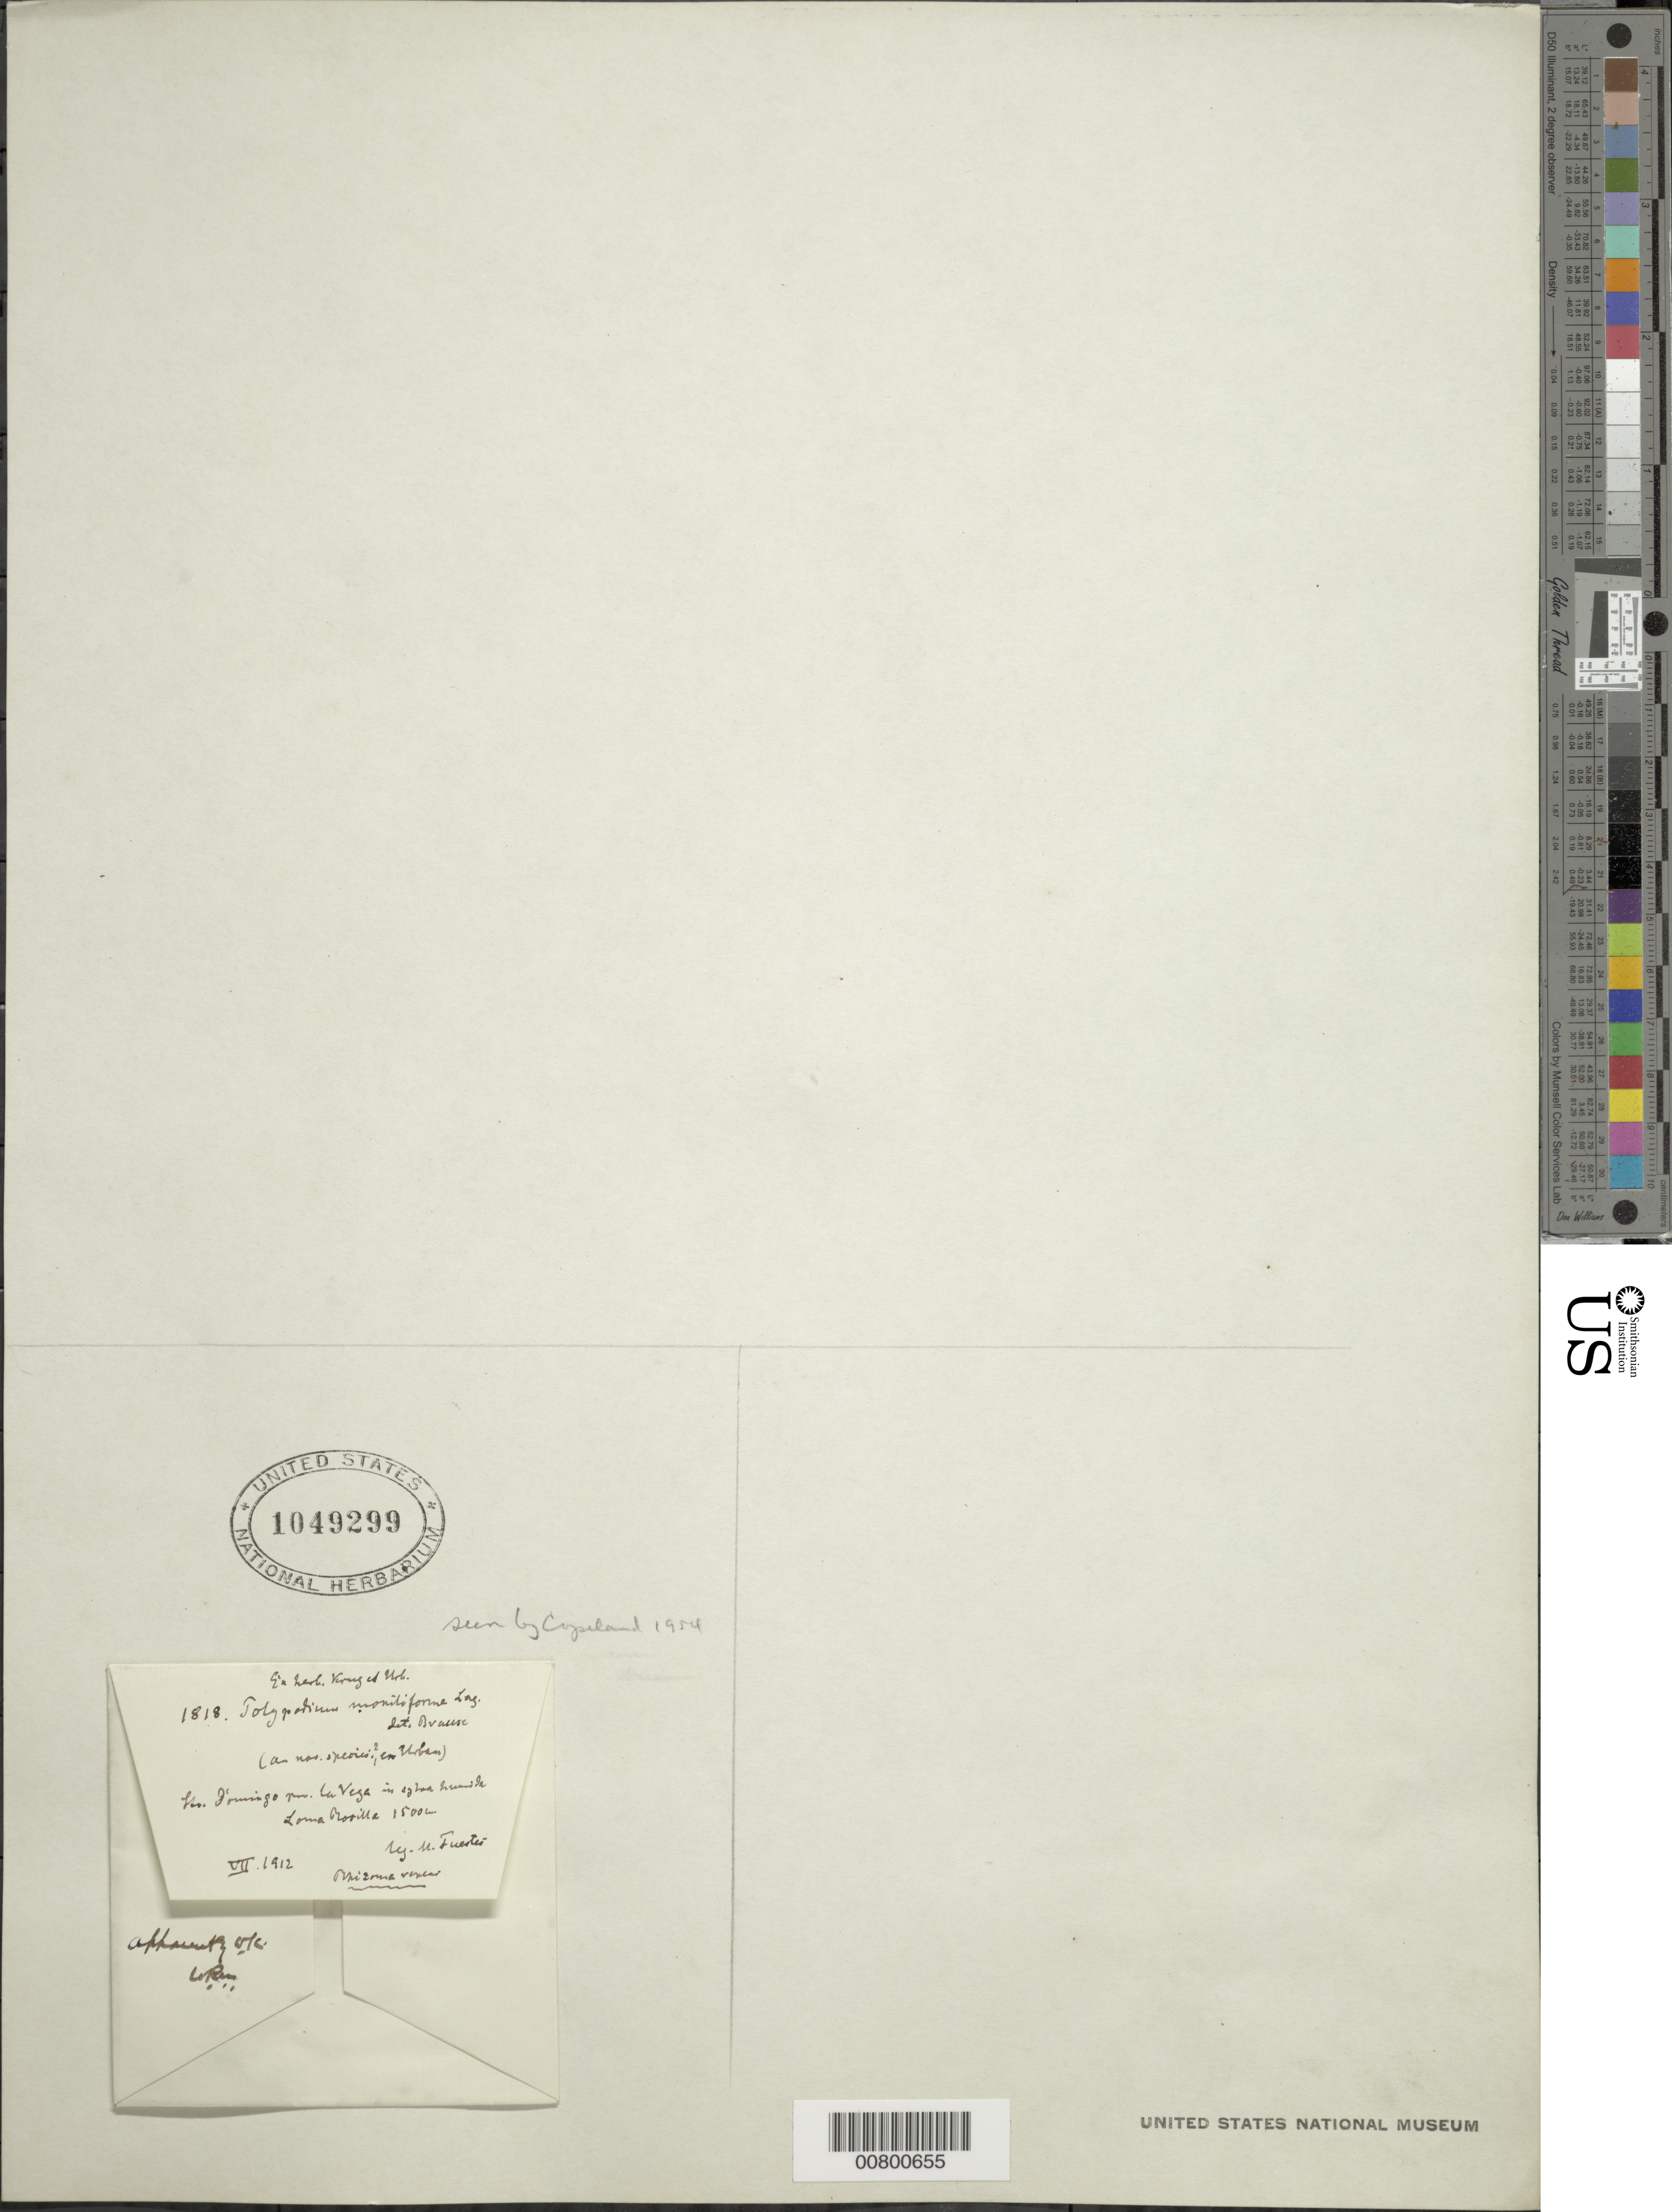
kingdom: Plantae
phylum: Tracheophyta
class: Polypodiopsida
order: Polypodiales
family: Polypodiaceae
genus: Melpomene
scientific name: Melpomene moniliformis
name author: (Lag. ex Sw.) A.R. Sm. & R.C. Moran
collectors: M. D. Fuertes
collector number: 1818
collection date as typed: Jul 1912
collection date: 1912-07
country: Dominican Republic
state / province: La Vega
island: Hispaniola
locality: Loma Rosilla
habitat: Sylva humida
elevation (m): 1500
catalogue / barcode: US 1049299